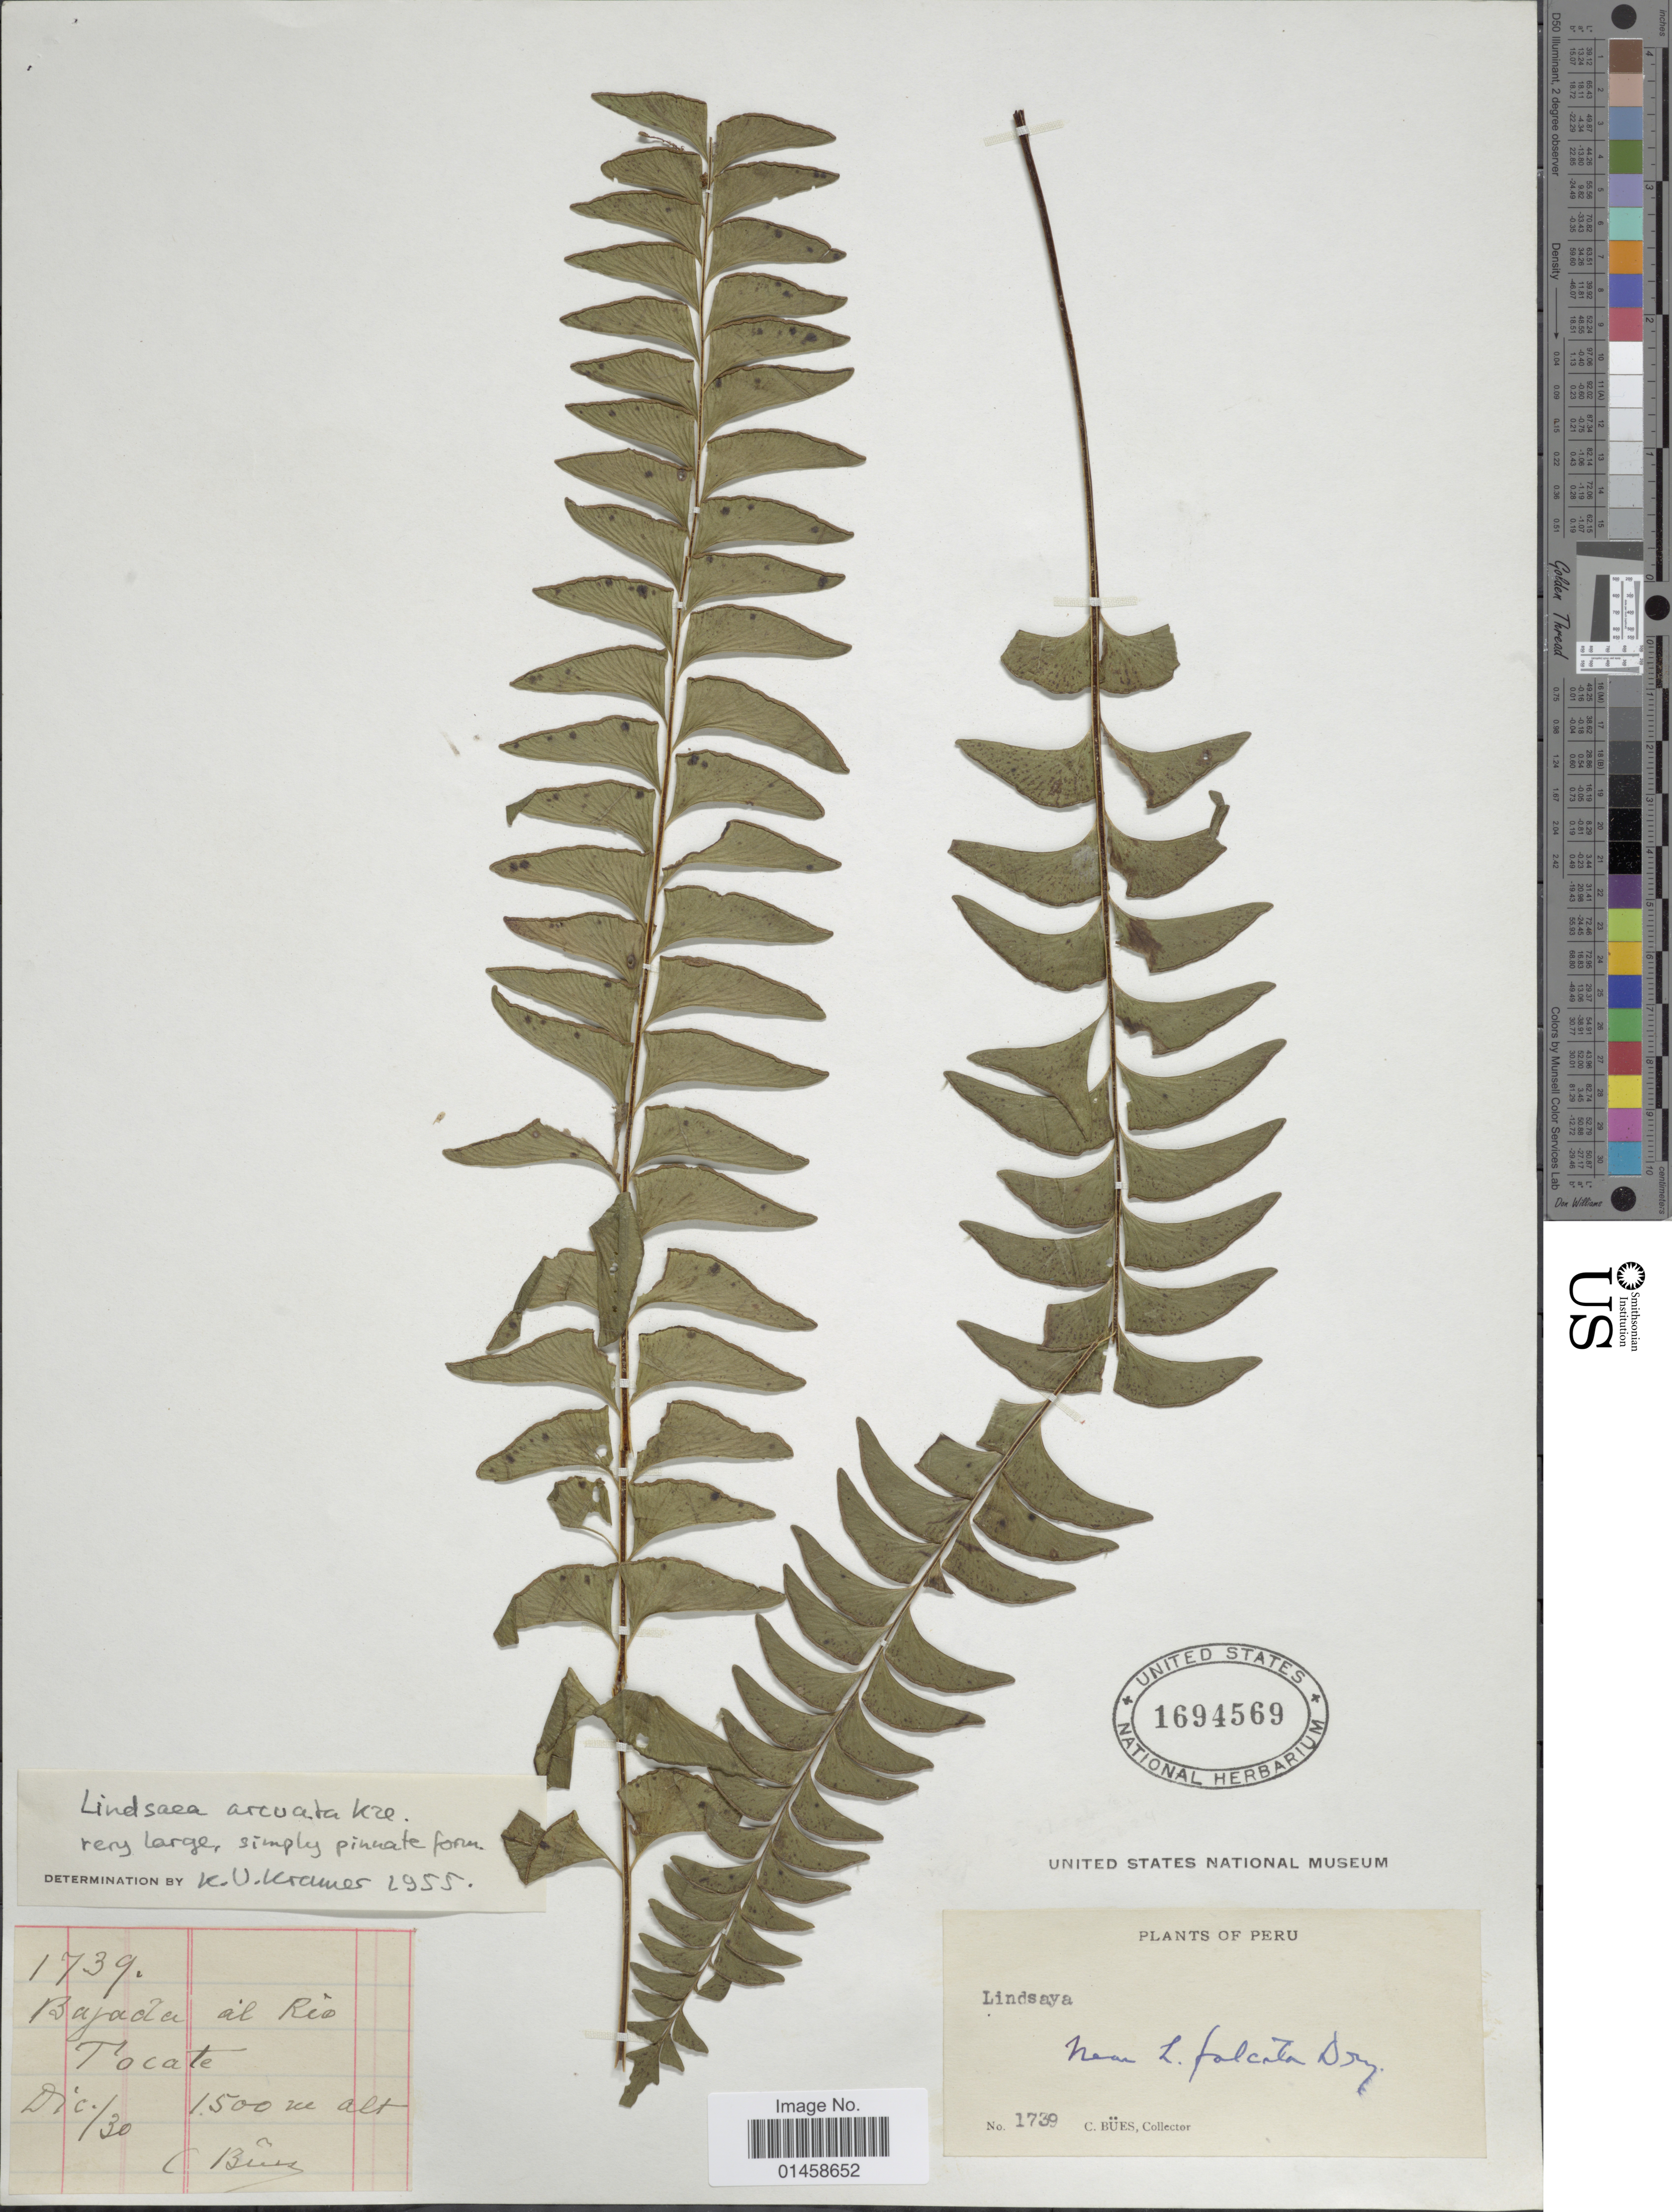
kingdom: Plantae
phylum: Tracheophyta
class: Polypodiopsida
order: Polypodiales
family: Lindsaeaceae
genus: Lindsaea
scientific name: Lindsaea arcuata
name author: Kunze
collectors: C. Bues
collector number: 1739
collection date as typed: Transcribed d/m/y: /12/30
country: Peru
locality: Bajada al Rio Tocate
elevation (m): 1500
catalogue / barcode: US 1694569